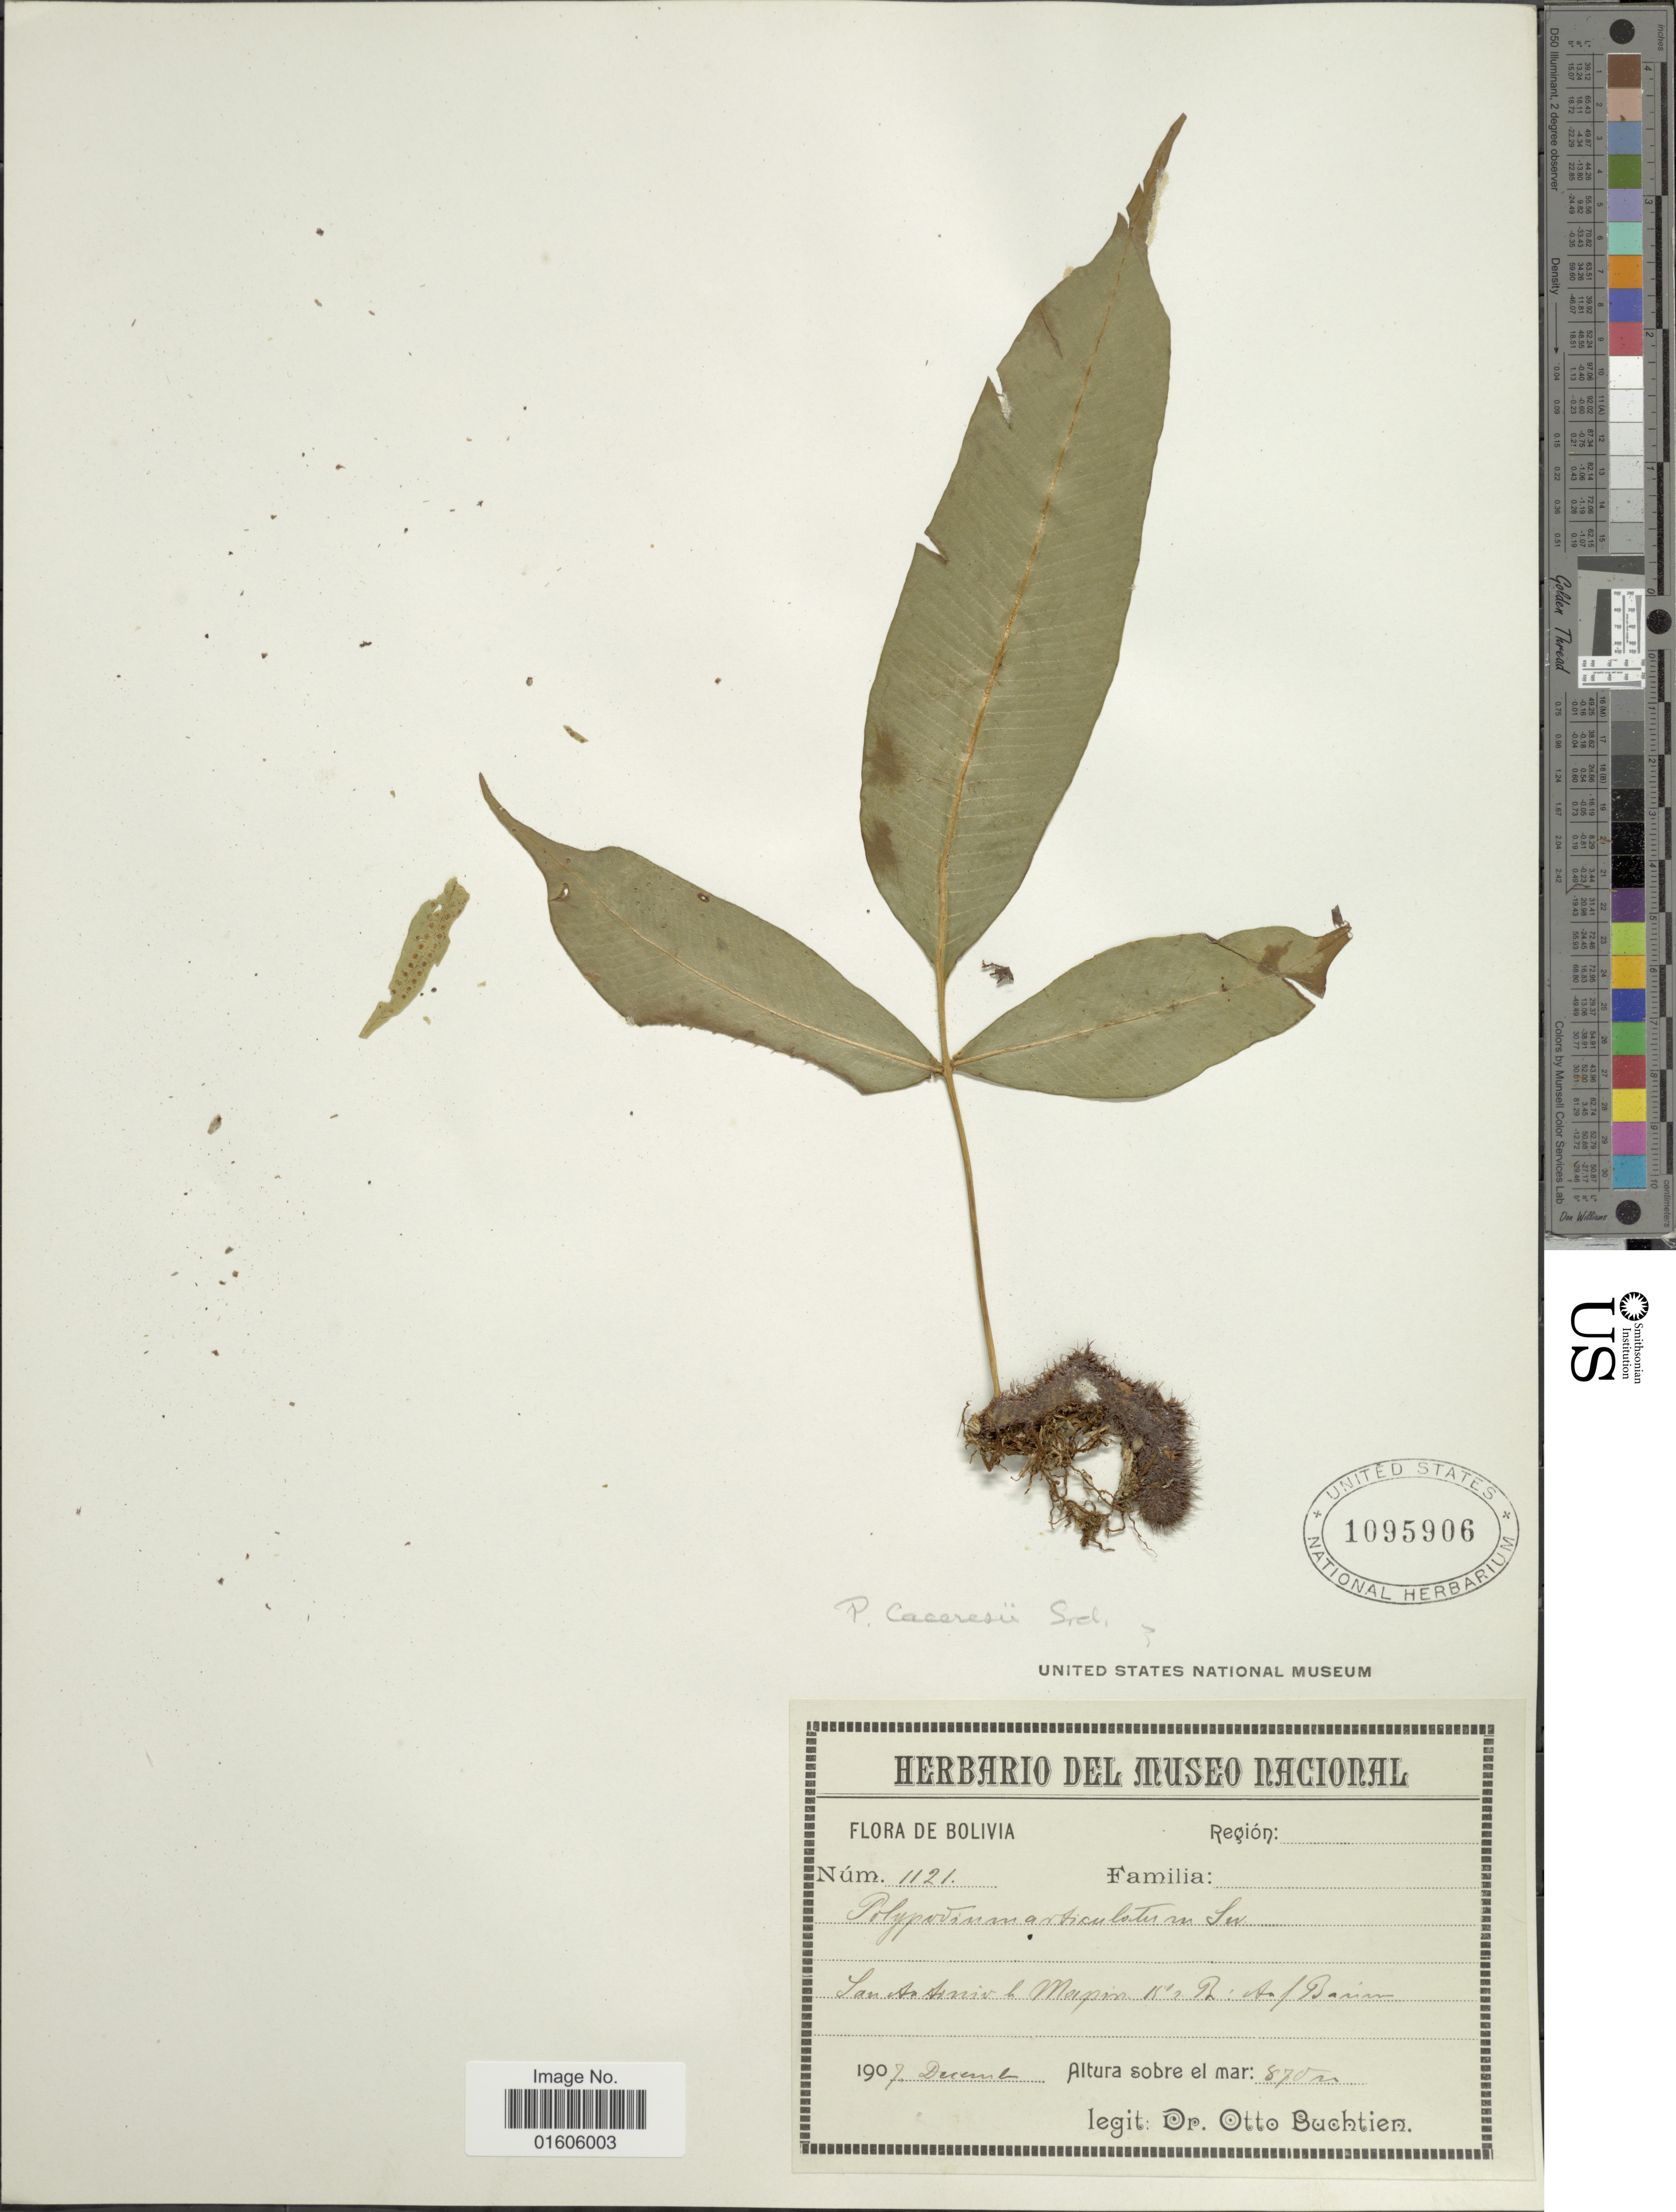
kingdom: Plantae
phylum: Tracheophyta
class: Polypodiopsida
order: Polypodiales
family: Polypodiaceae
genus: Serpocaulon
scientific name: Serpocaulon caceresii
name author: A.R. Sm.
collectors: O. Buchtien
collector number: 1121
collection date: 1907-12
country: Bolivia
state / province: La Paz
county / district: Mapiri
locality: San Antonio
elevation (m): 870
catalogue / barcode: US 1095906